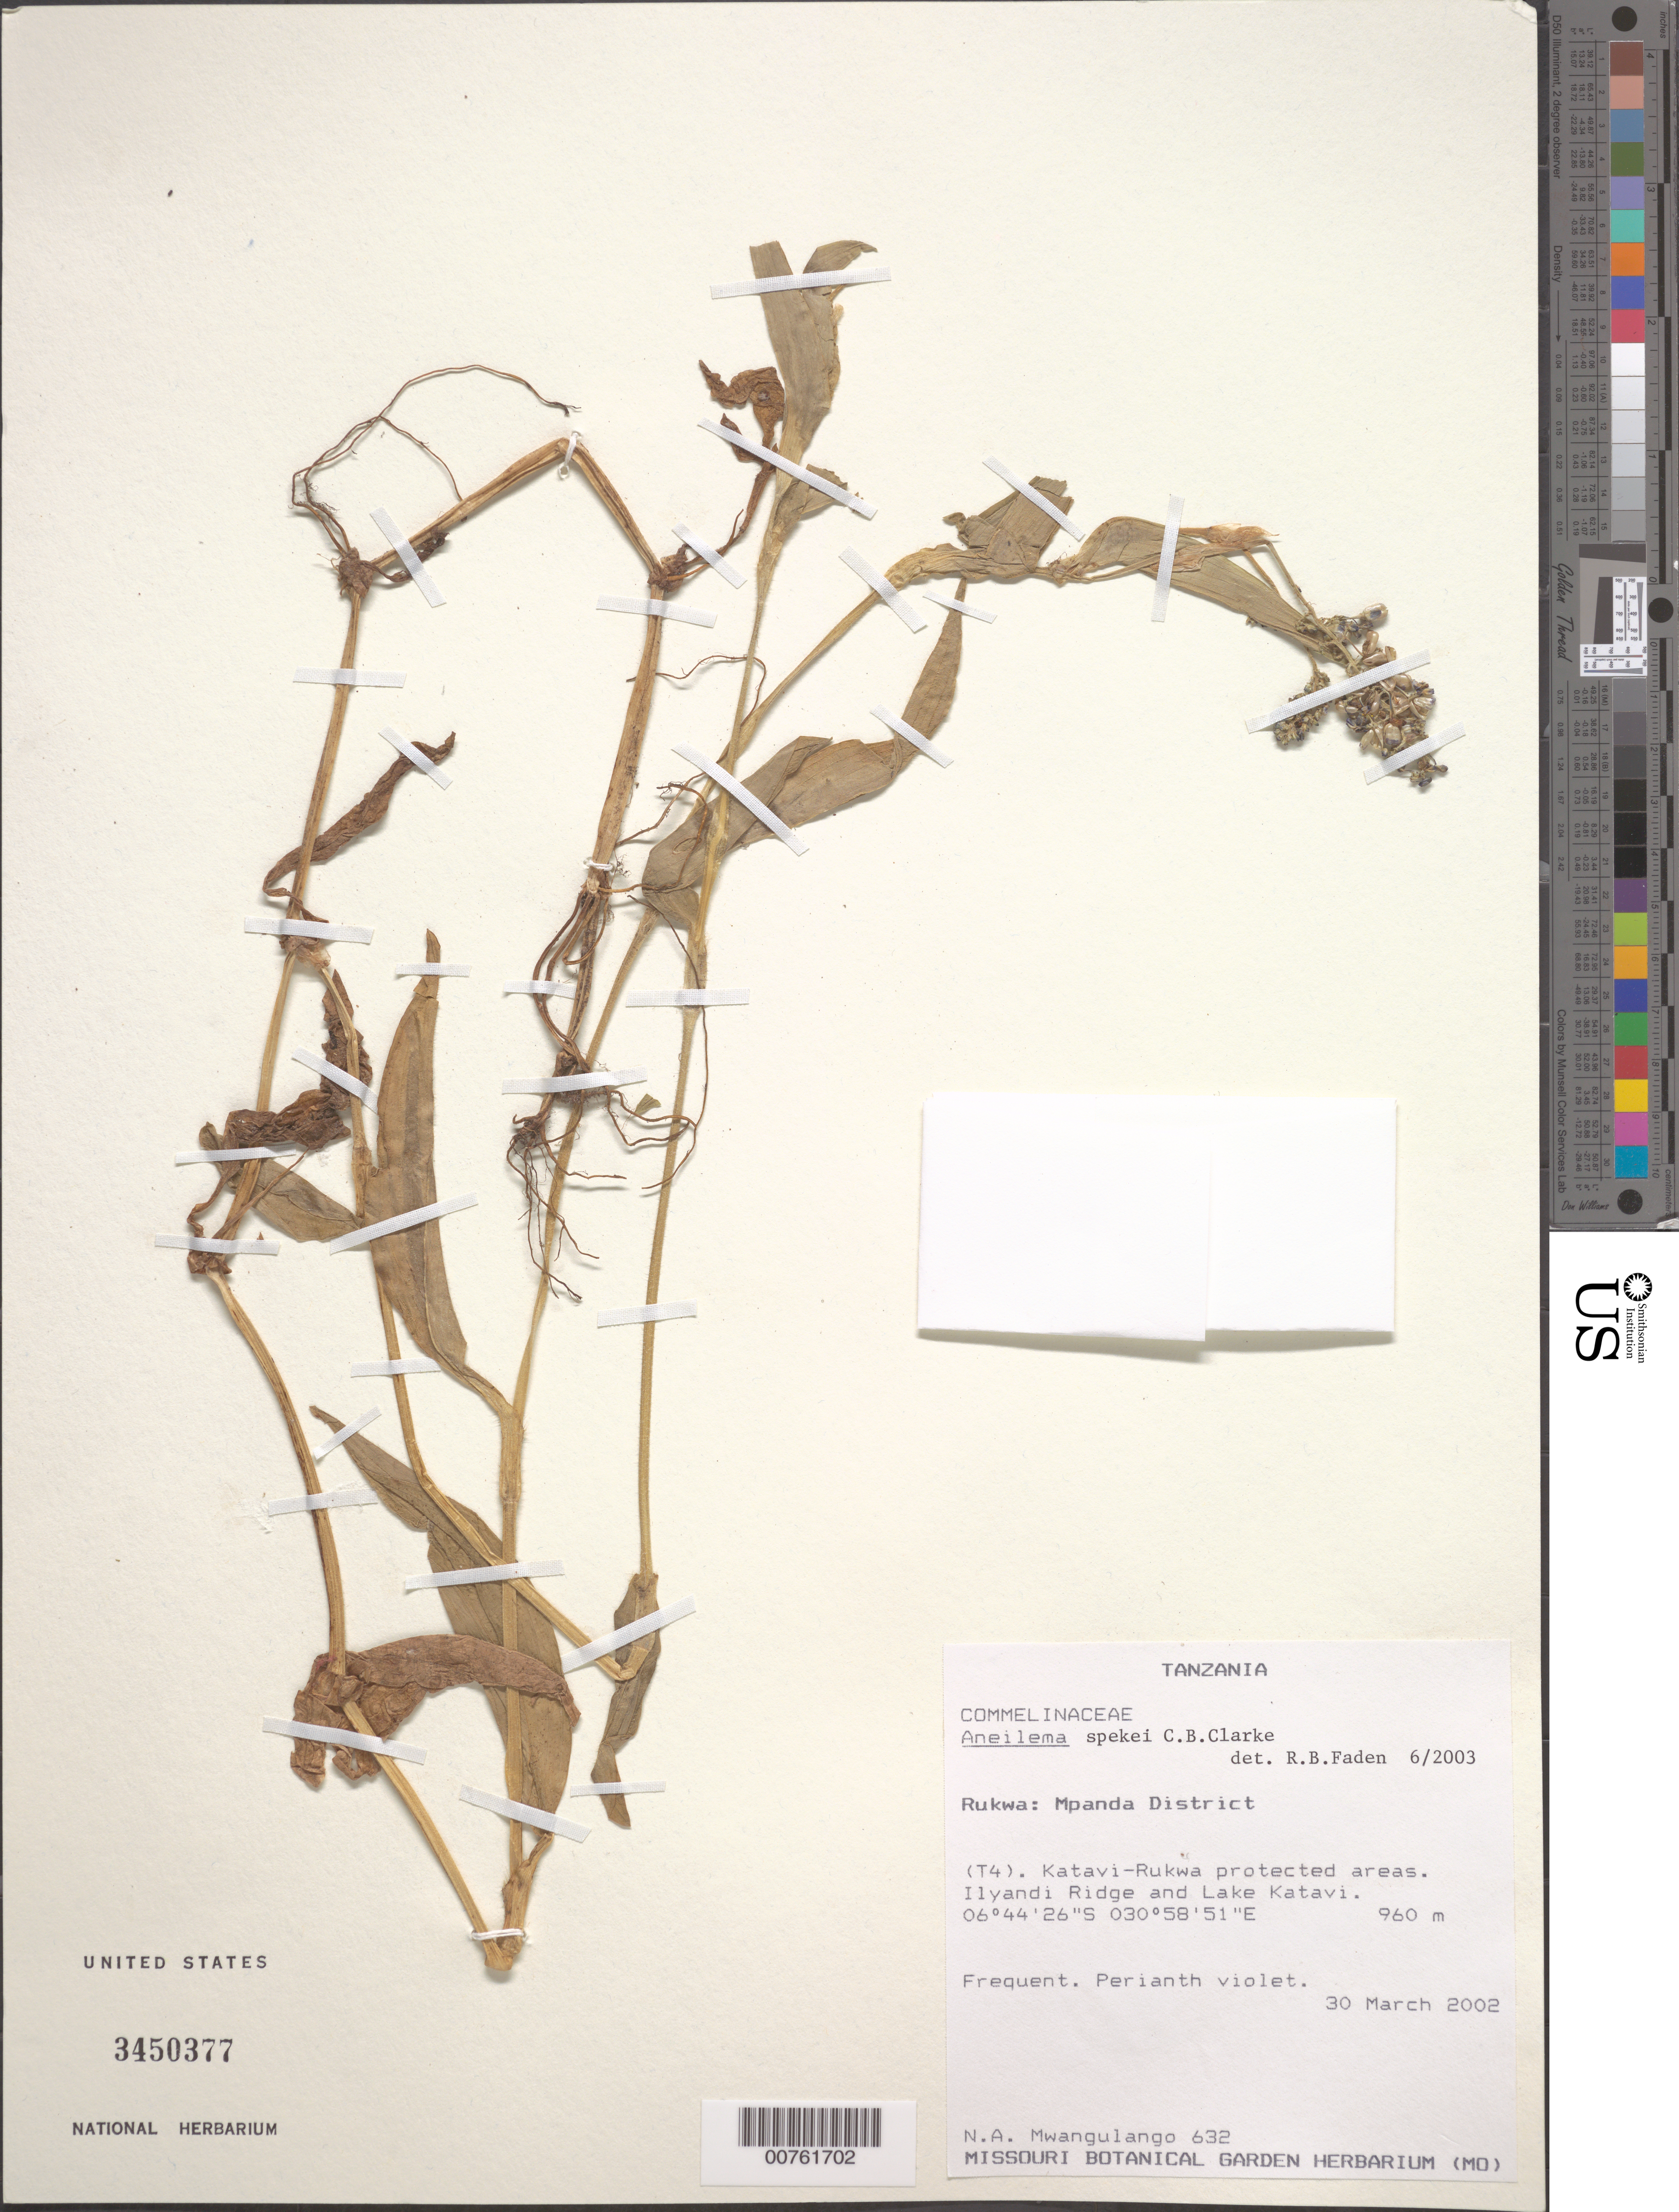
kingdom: Plantae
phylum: Tracheophyta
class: Liliopsida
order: Commelinales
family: Commelinaceae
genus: Aneilema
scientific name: Aneilema spekei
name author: C.B. Clarke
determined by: Faden, Robert B., (US), Smithsonian Institution - National Museum of Natural History (UNITED STATES)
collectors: N. A. Mwangulango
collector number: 632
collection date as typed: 30 Mar 2002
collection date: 2002-03-30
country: Tanzania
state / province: Rukwa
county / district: Mpanda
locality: T4. Katavi-Rukwa protected areas. Ilyandi Ridge and Lake Katavi.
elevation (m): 960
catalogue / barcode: US 3450377